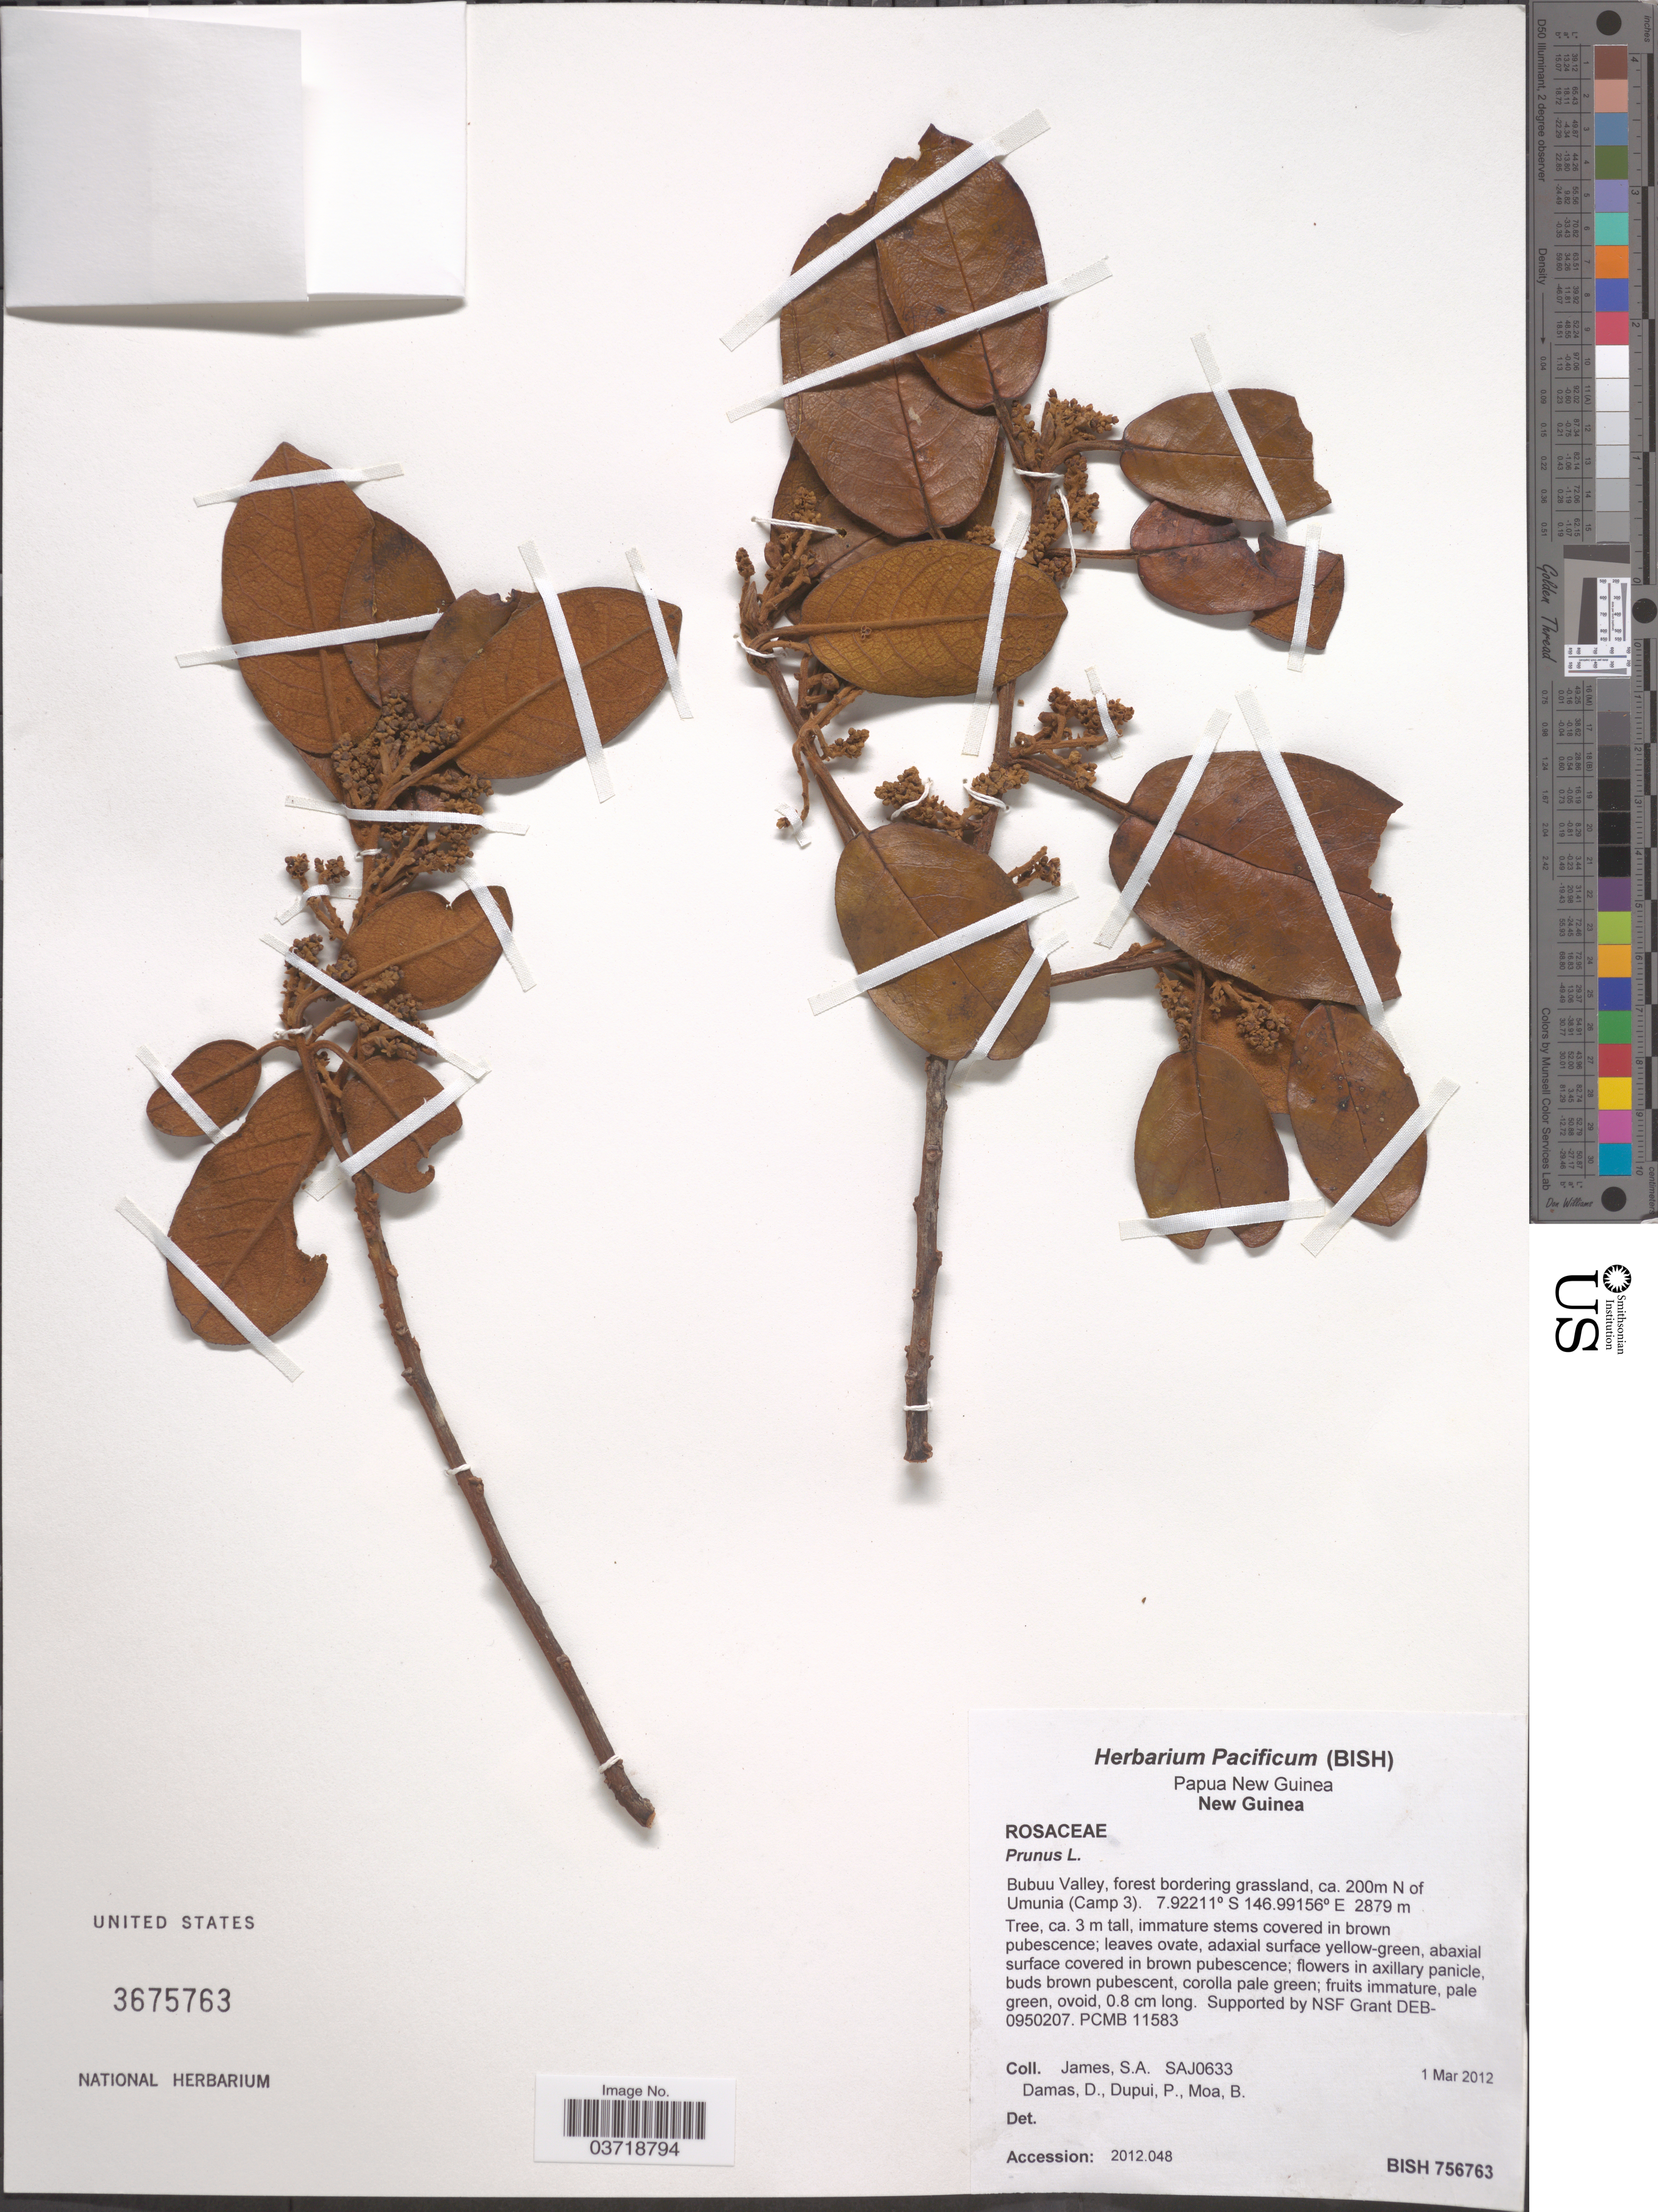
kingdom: Plantae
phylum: Tracheophyta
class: Magnoliopsida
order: Rosales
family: Rosaceae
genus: Prunus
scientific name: Prunus sp.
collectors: S. James, D. Damas, P. Dupui & B. Moa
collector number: SAJ0633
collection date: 2012-03-01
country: Papua New Guinea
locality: New Guinea. Bubuu Valley, forest bordering grassland, ca. 200m N of Umunia (Camp 3).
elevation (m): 2879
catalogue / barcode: US 3675763